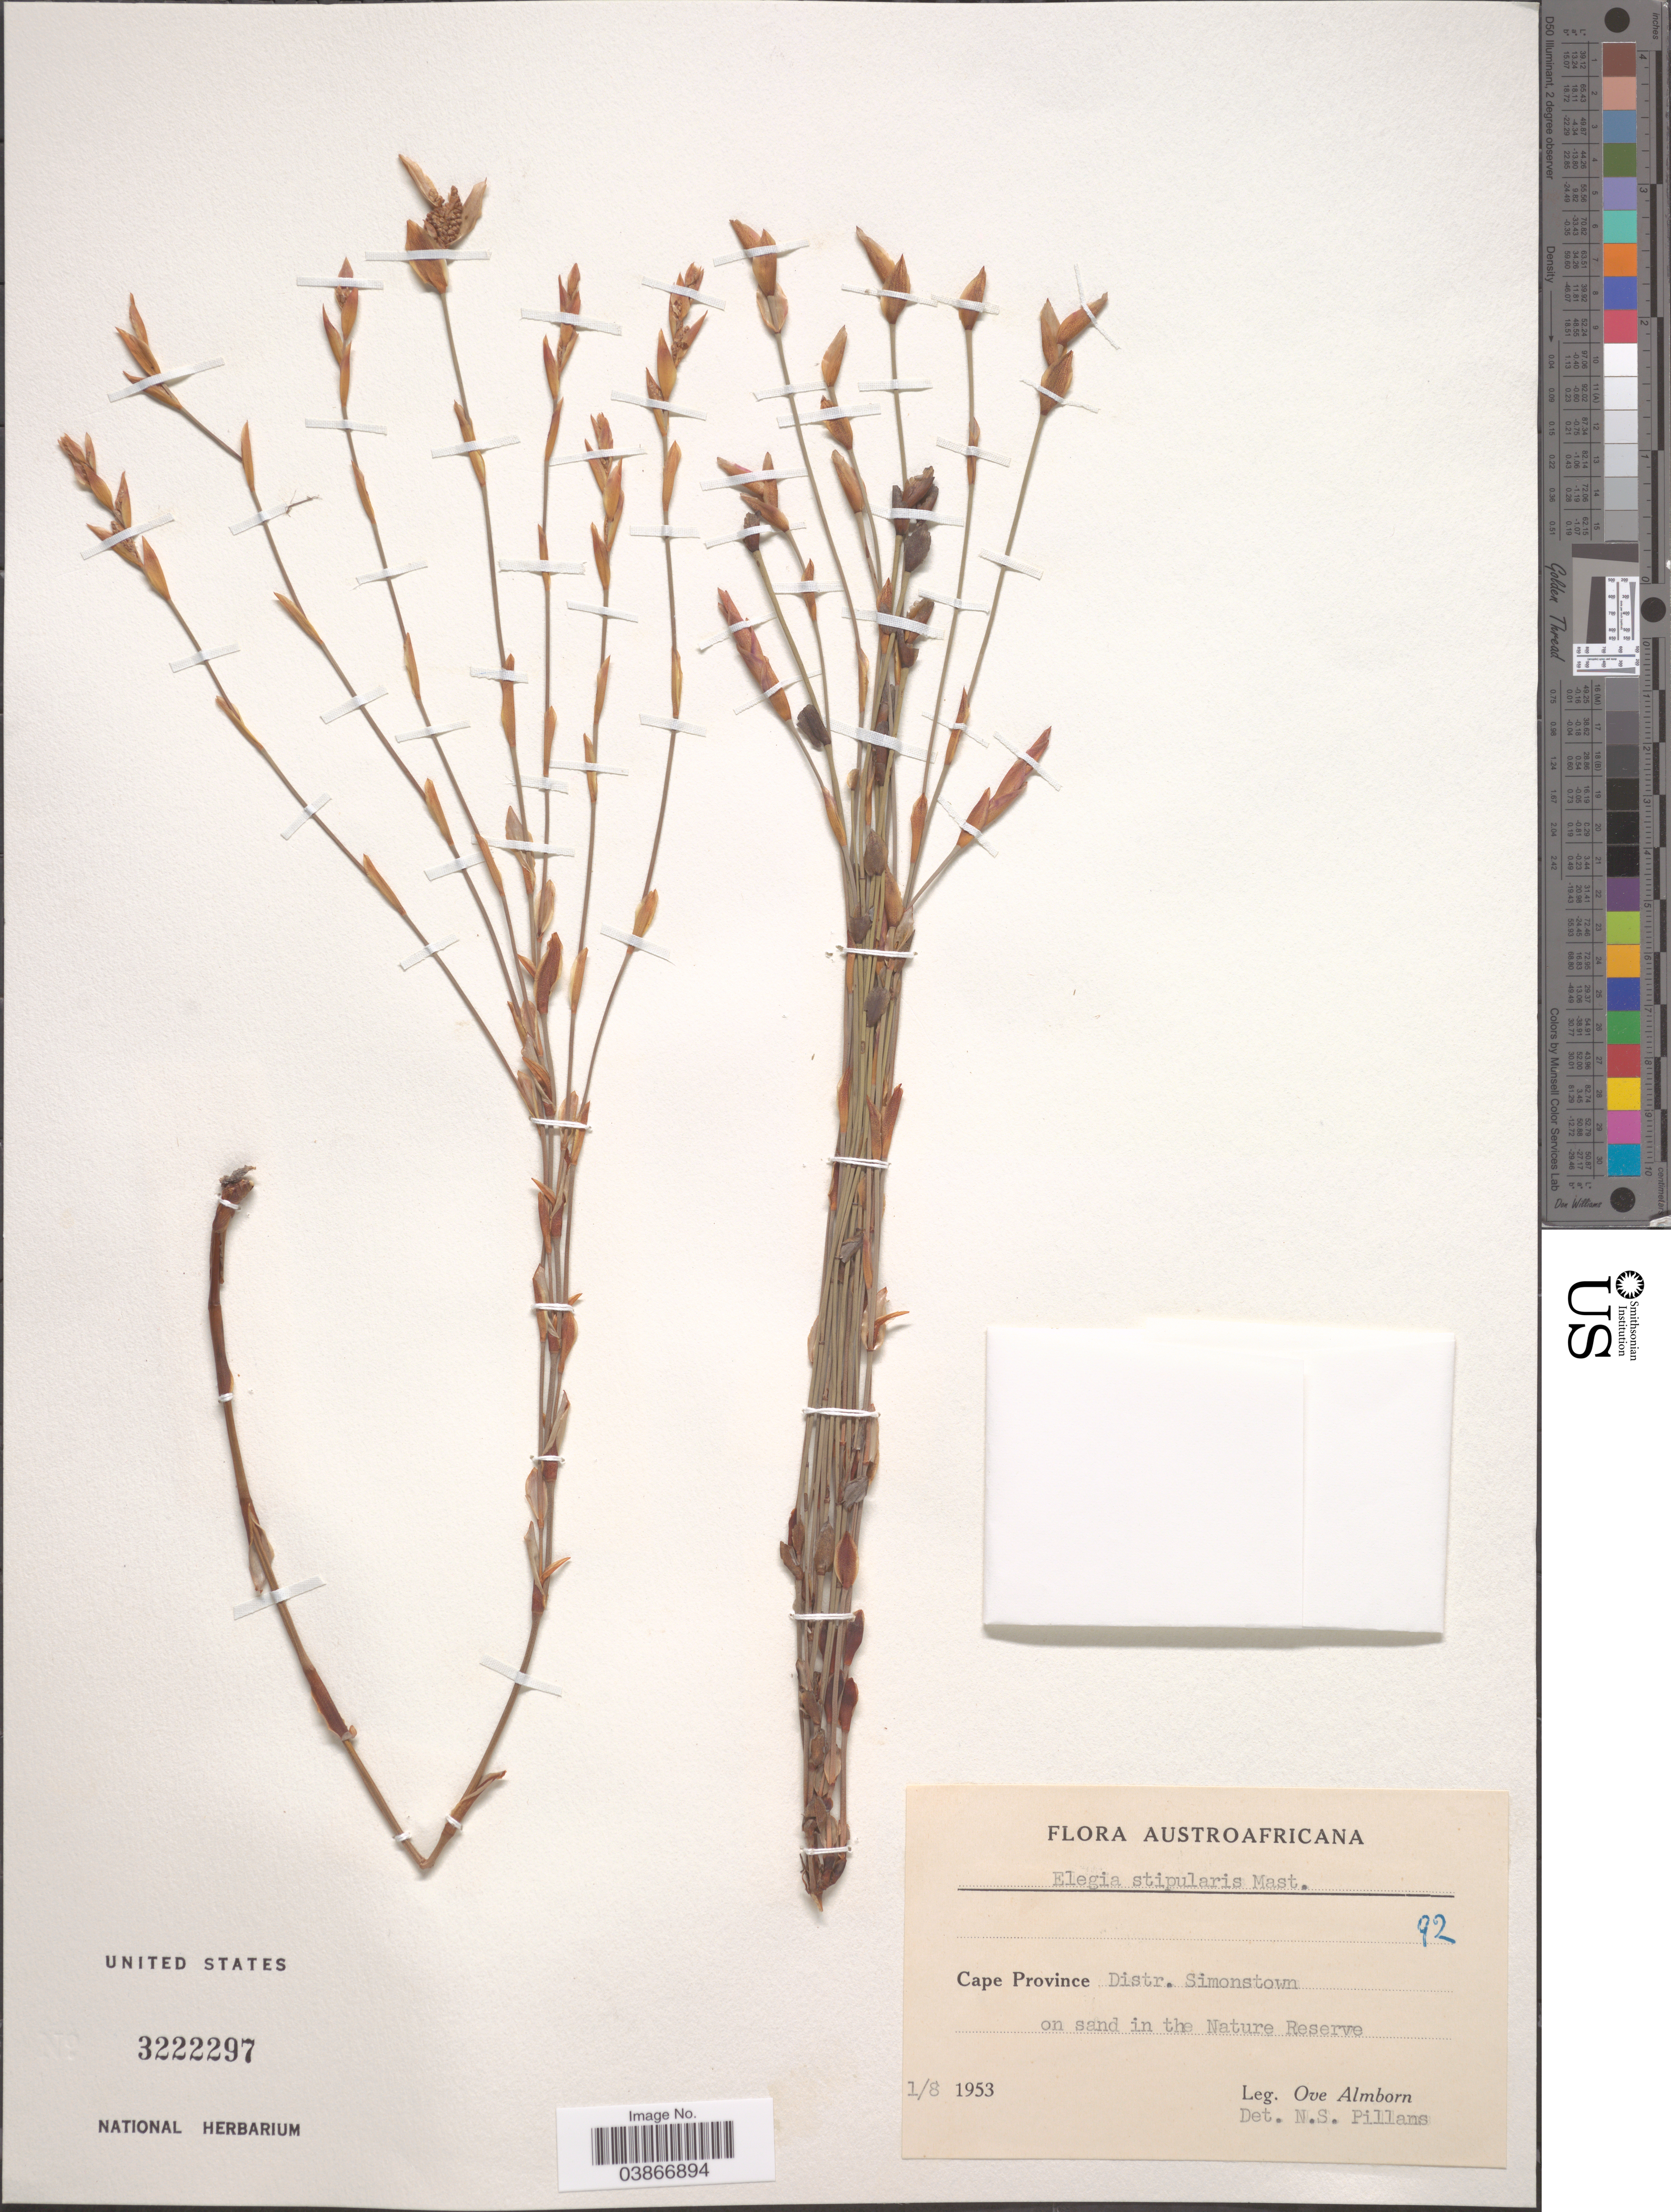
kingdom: Plantae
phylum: Tracheophyta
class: Liliopsida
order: Poales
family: Restionaceae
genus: Elegia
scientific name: Elegia stipularis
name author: Mast.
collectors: O. Almborn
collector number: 92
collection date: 1953-08-01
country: South Africa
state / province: Western Cape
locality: Austroafricana. Distr. Simonstown. In the Nature Reserve.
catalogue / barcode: US 3222297